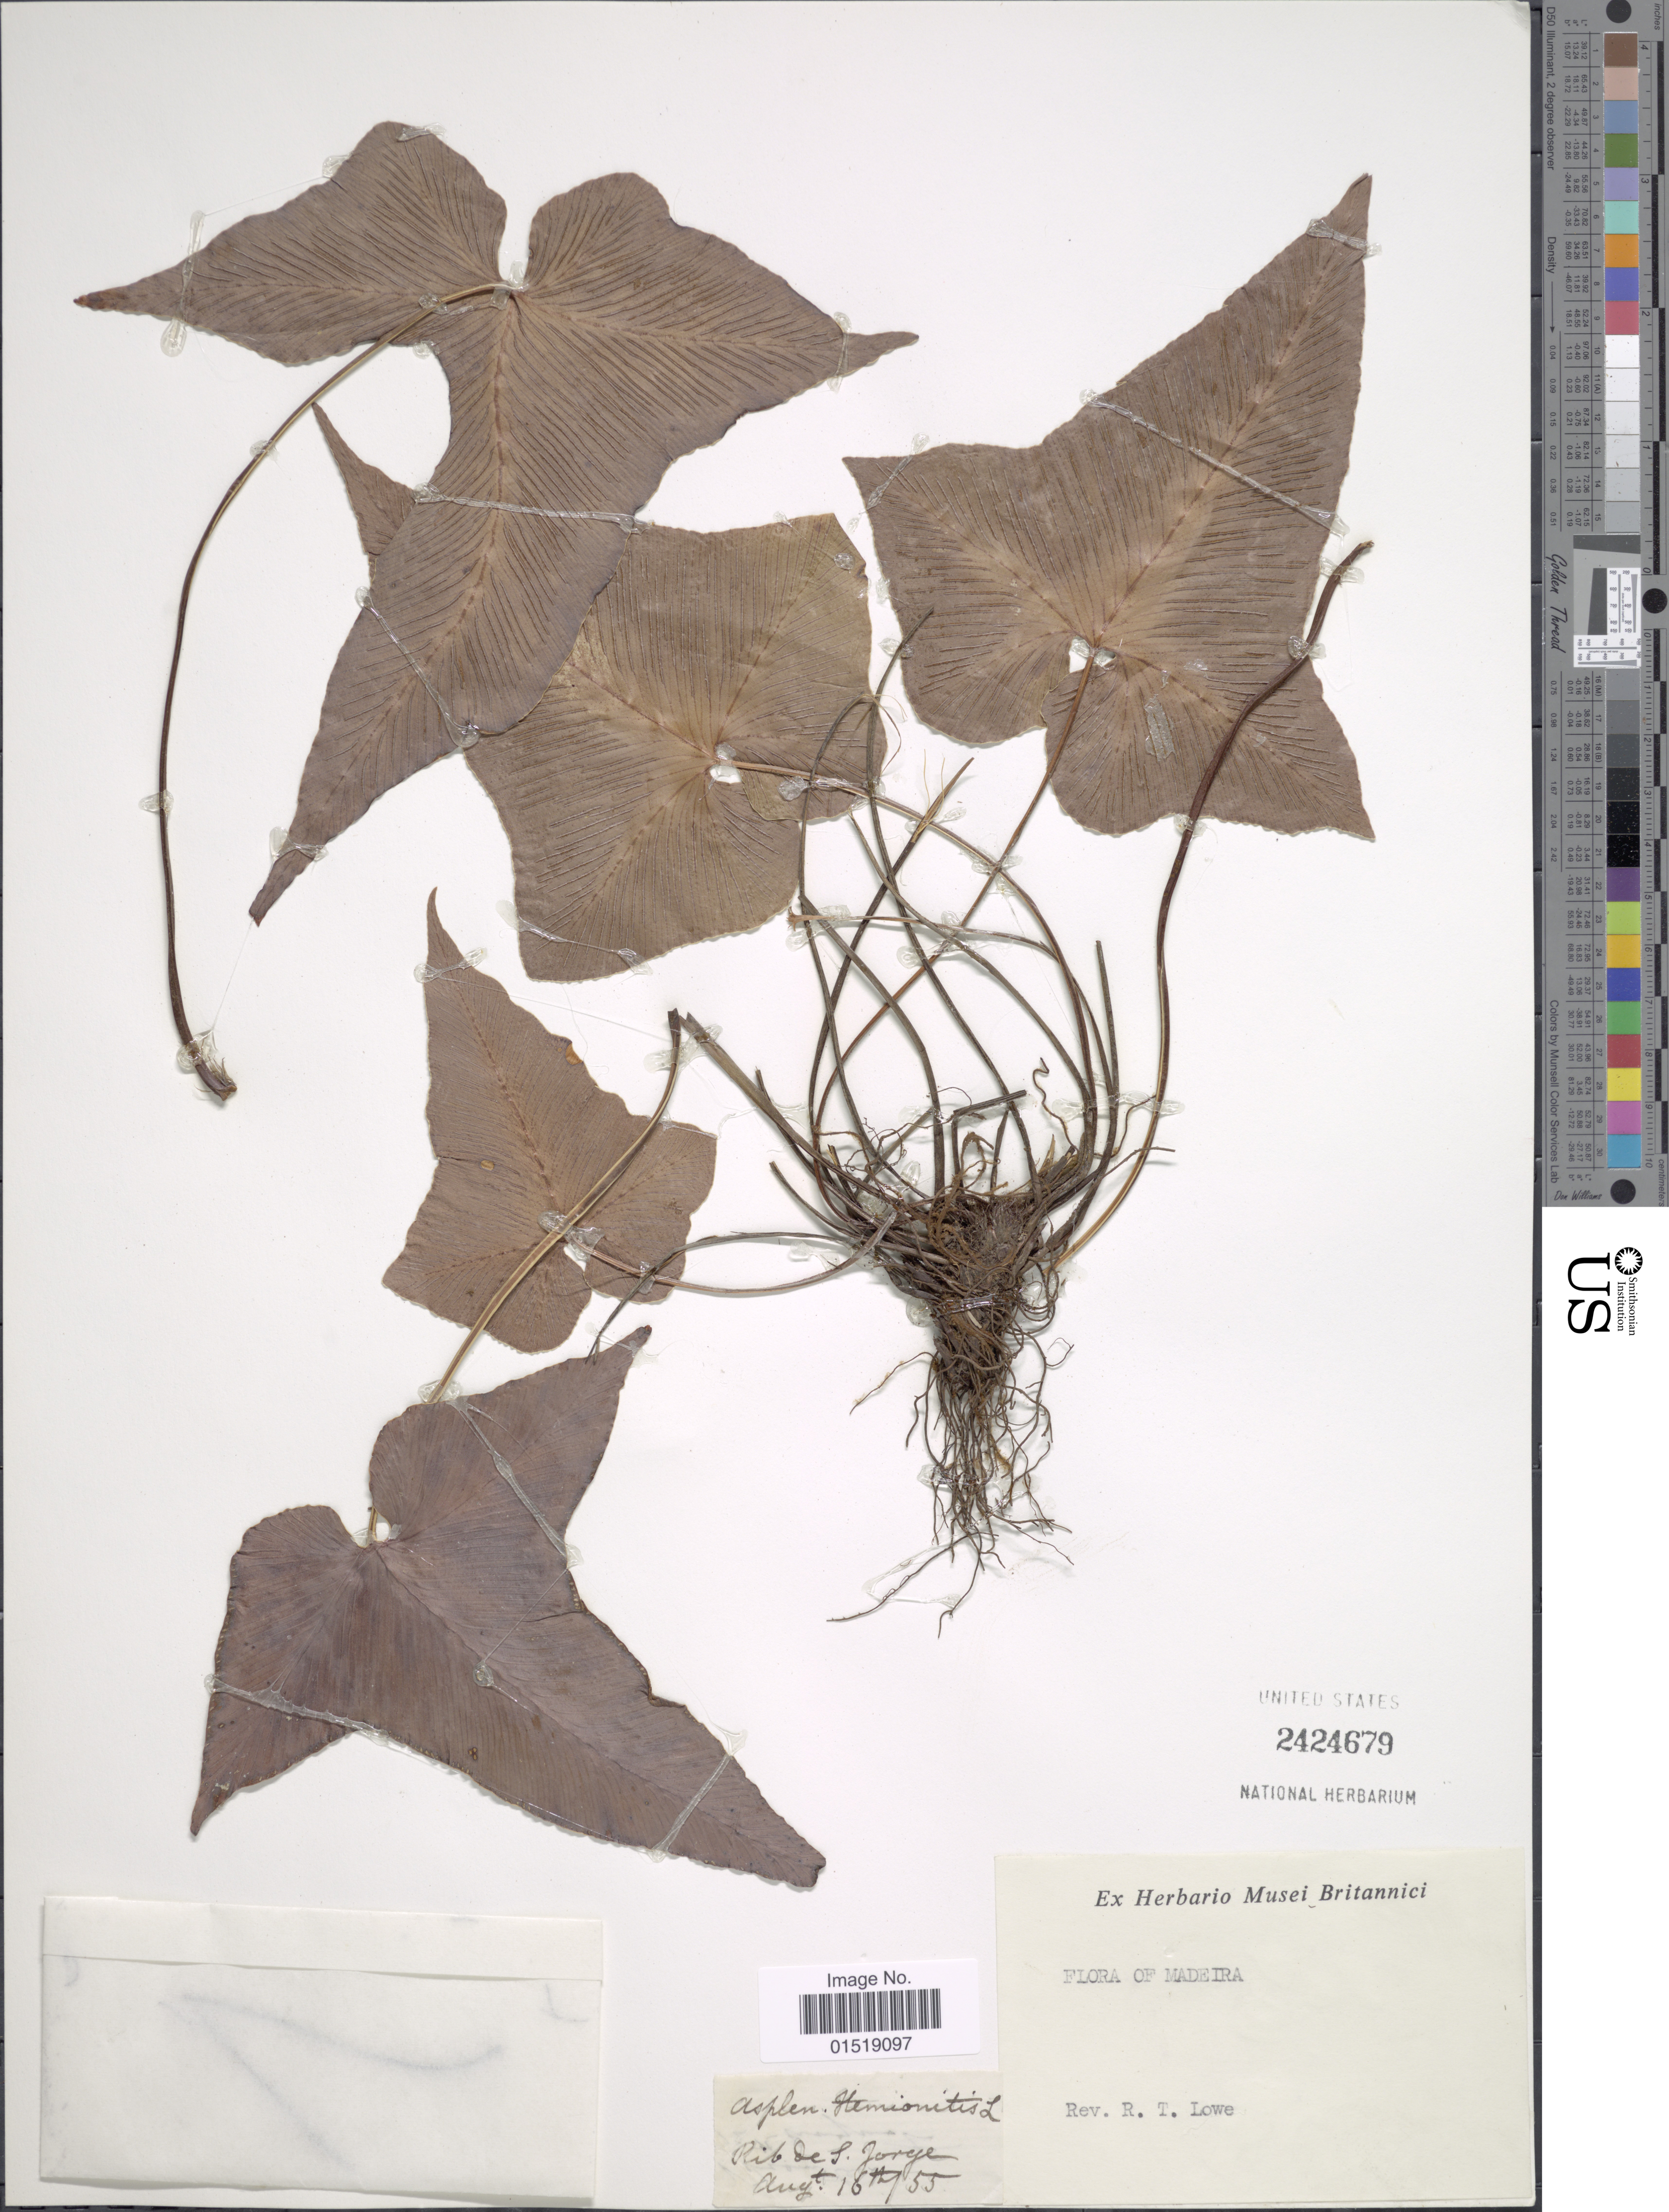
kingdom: Plantae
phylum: Tracheophyta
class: Polypodiopsida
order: Polypodiales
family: Aspleniaceae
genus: Asplenium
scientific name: Asplenium hemionitis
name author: L.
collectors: R. T. Lowe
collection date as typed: Transcribed d/m/y: 16/8/55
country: Portugal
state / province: Madeira (Aut. Reg.)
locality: Rib de S. Jorge.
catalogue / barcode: US 2424679